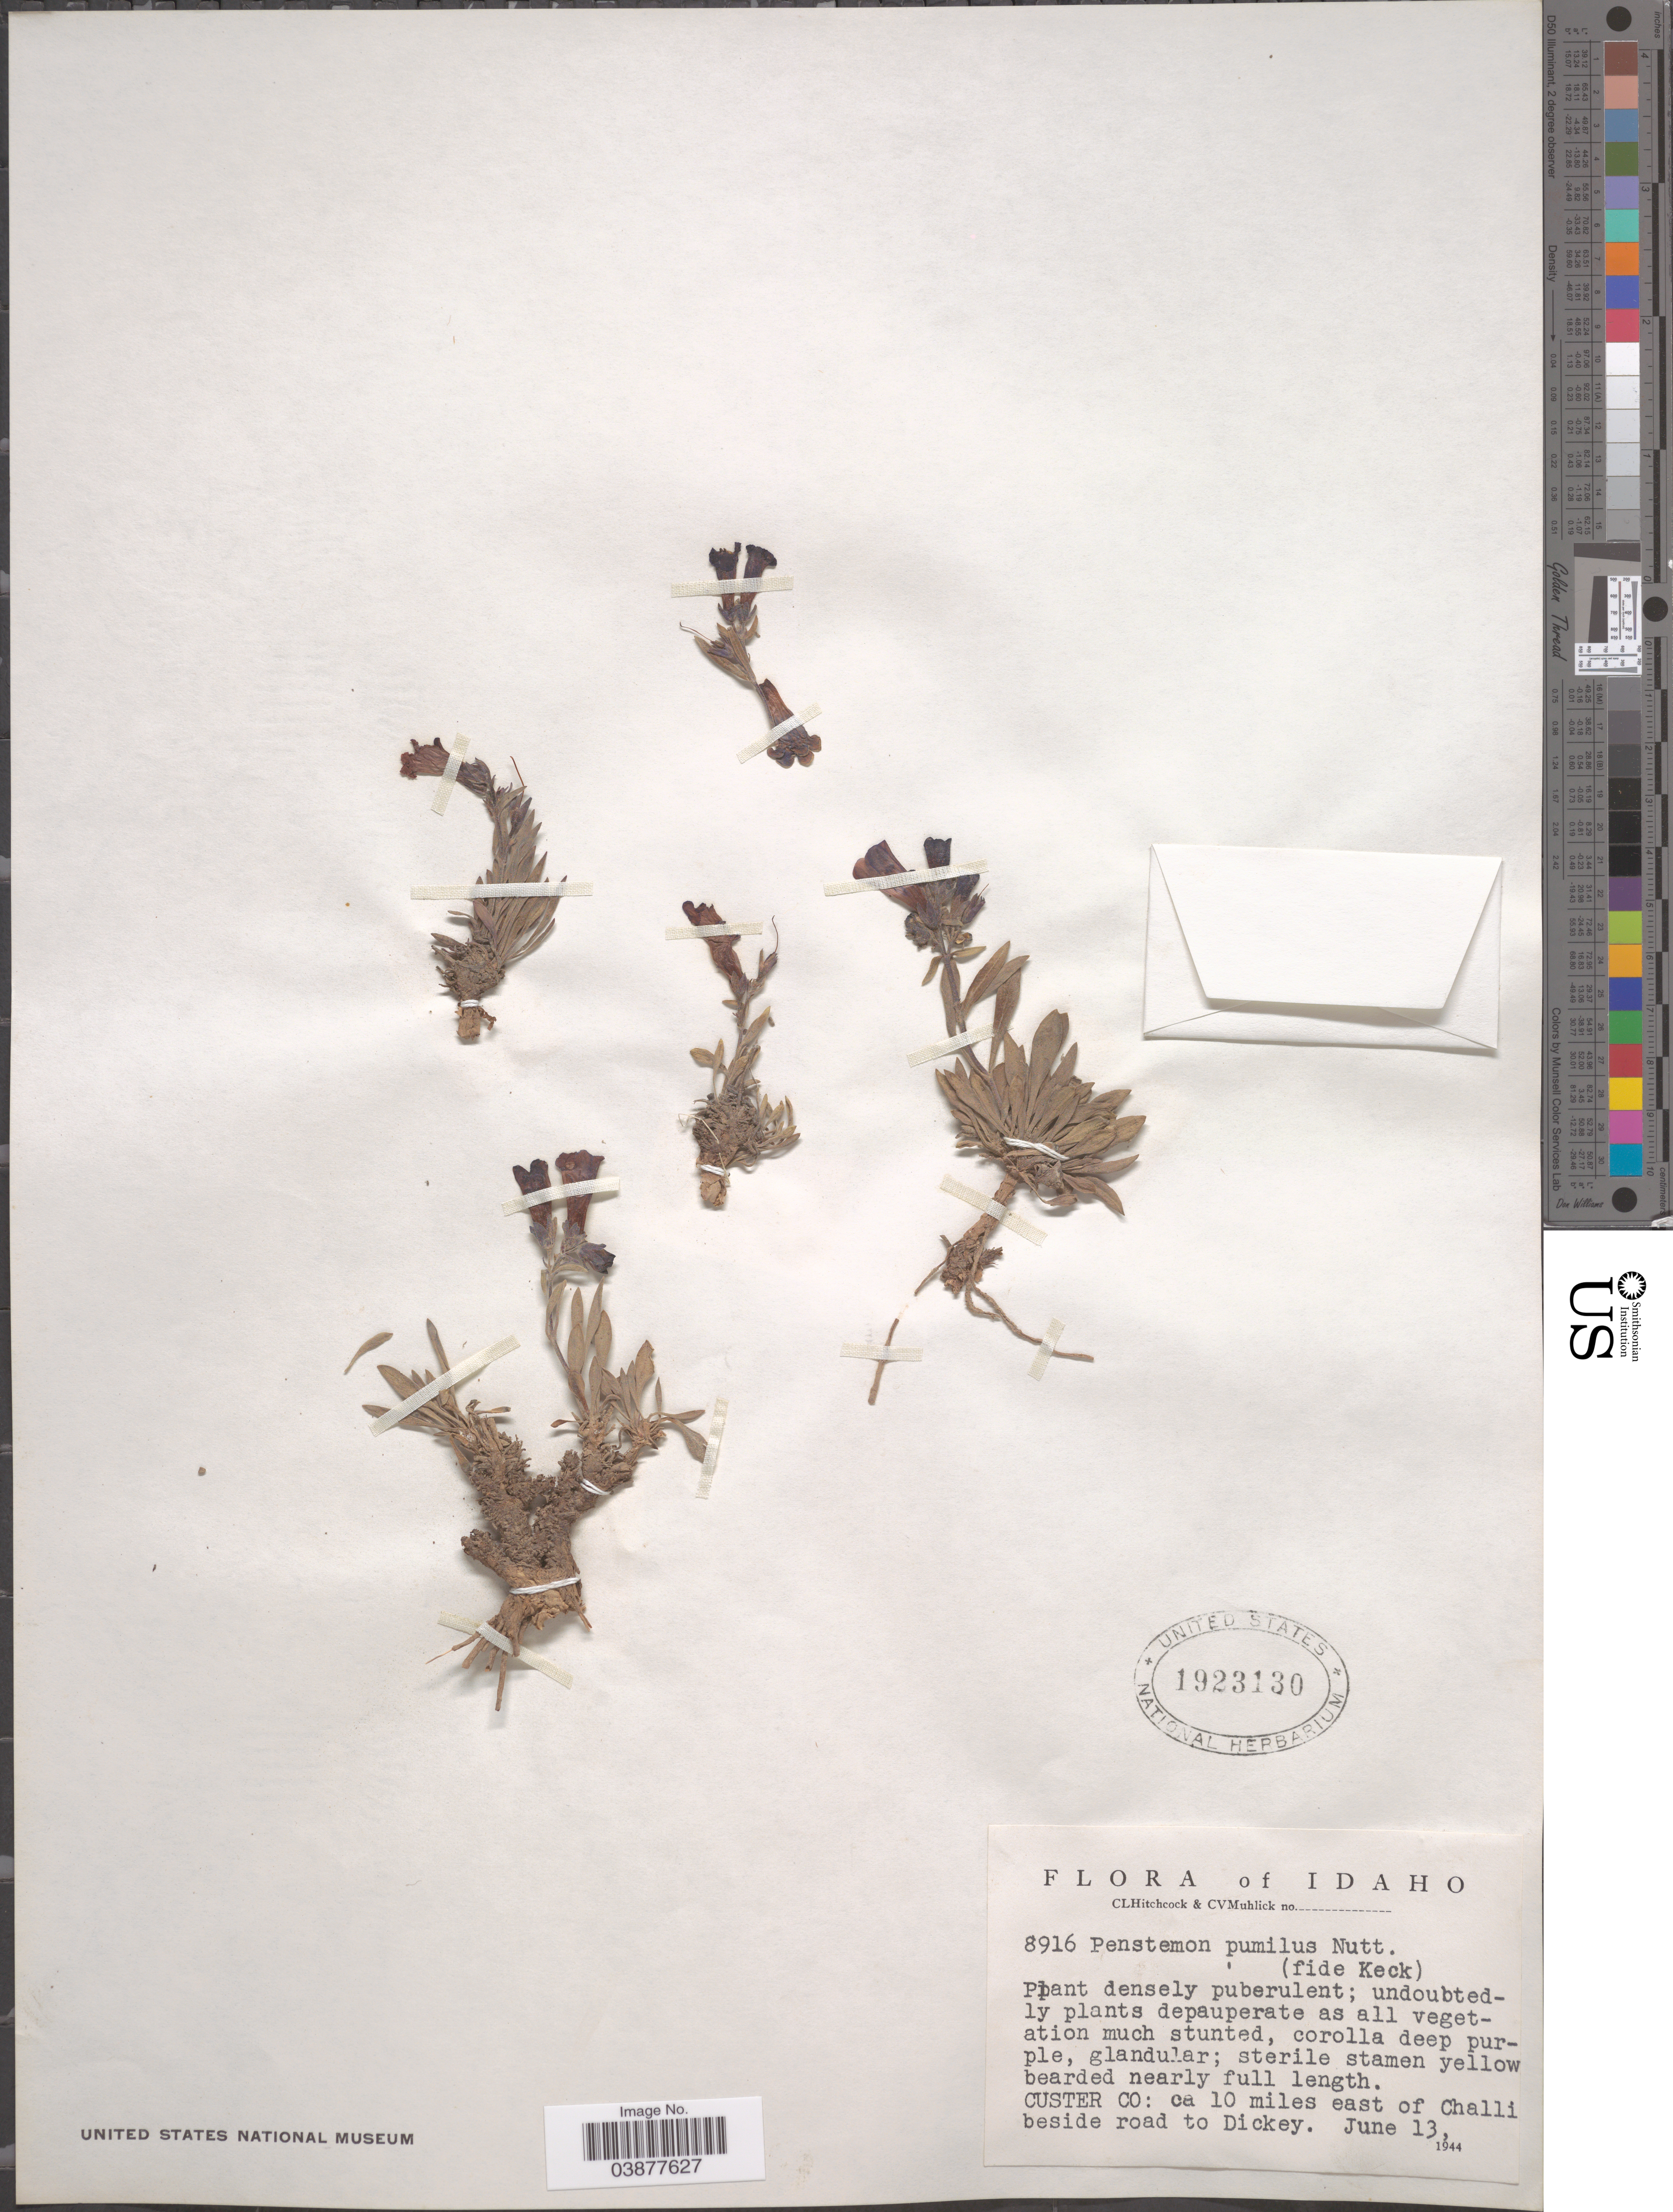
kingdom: Plantae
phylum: Tracheophyta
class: Magnoliopsida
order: Lamiales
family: Plantaginaceae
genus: Penstemon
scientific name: Penstemon pumilus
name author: Nutt.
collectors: C. L. Hitchcock & C. V. Muhlick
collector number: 8916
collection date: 1944-06-13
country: United States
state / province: Idaho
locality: Custer Co: ca 10 miles east of Challi beside road to Dickey.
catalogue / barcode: US 1923130